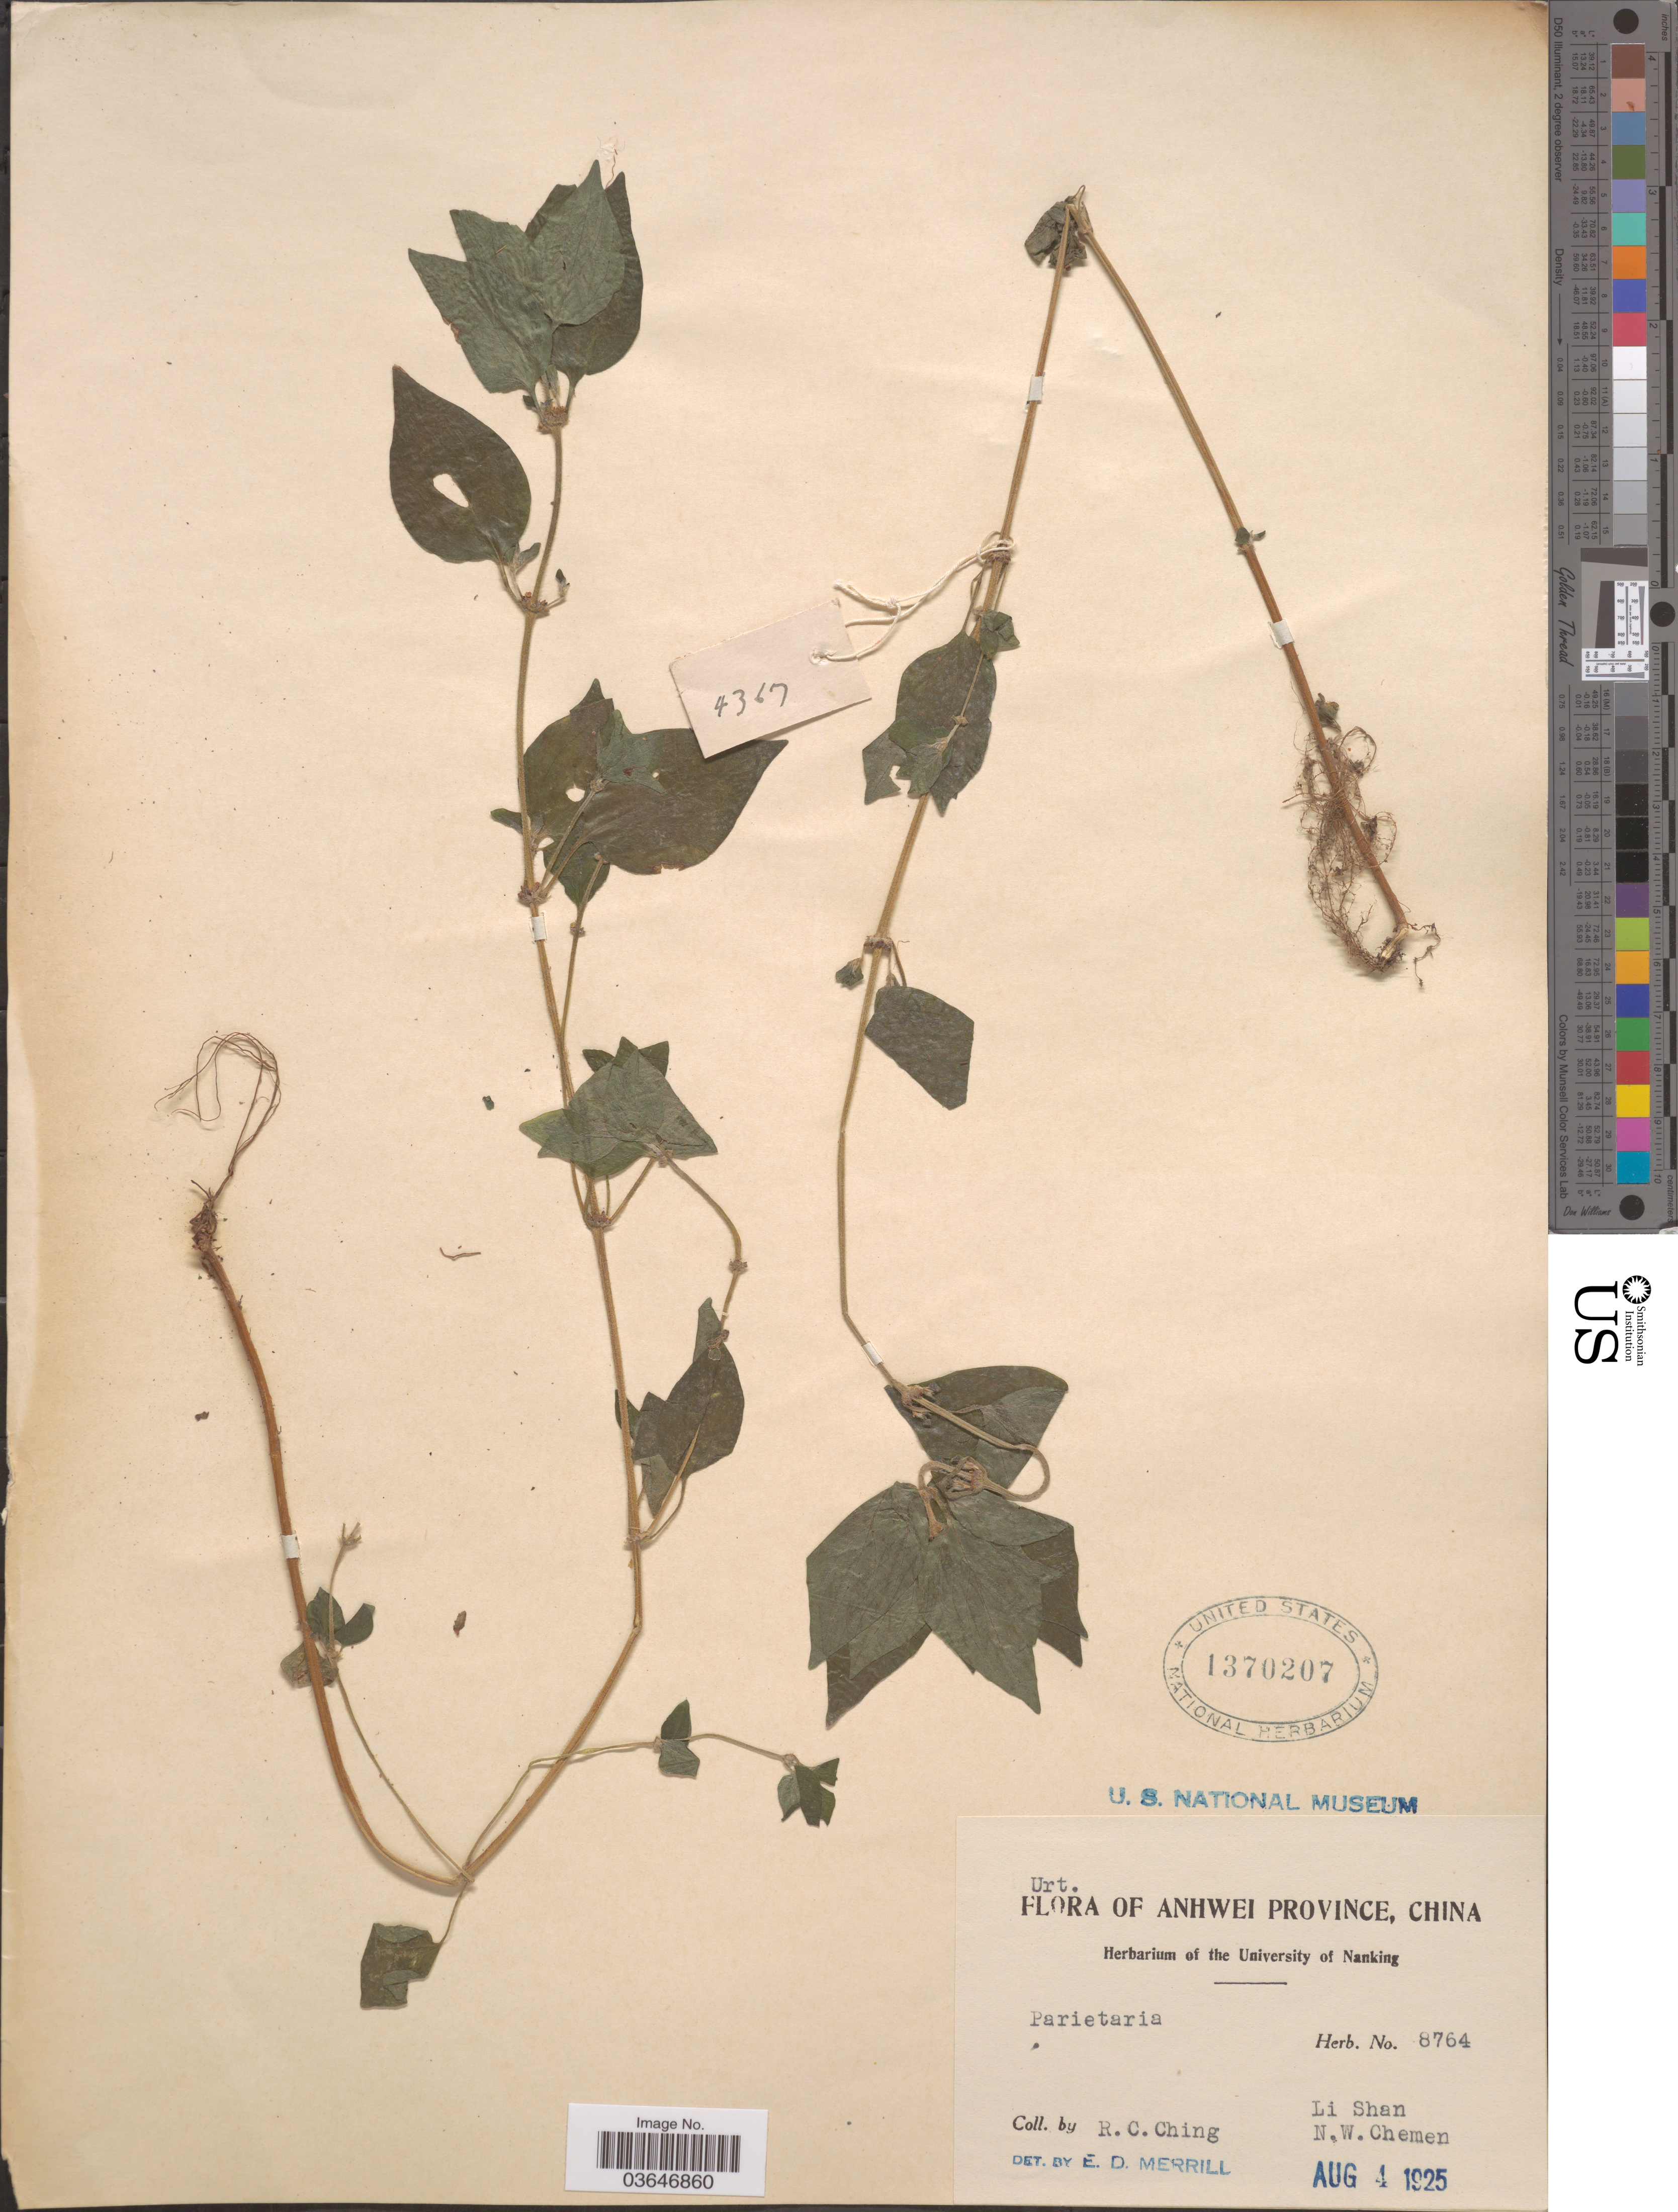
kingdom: Plantae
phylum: Tracheophyta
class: Magnoliopsida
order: Rosales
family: Urticaceae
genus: Parietaria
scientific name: Parietaria sp.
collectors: R. C. Ching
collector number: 8764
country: China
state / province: Anhui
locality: Anhwei Province. Li Shan. N. W. Chemen.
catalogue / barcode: US 1370207